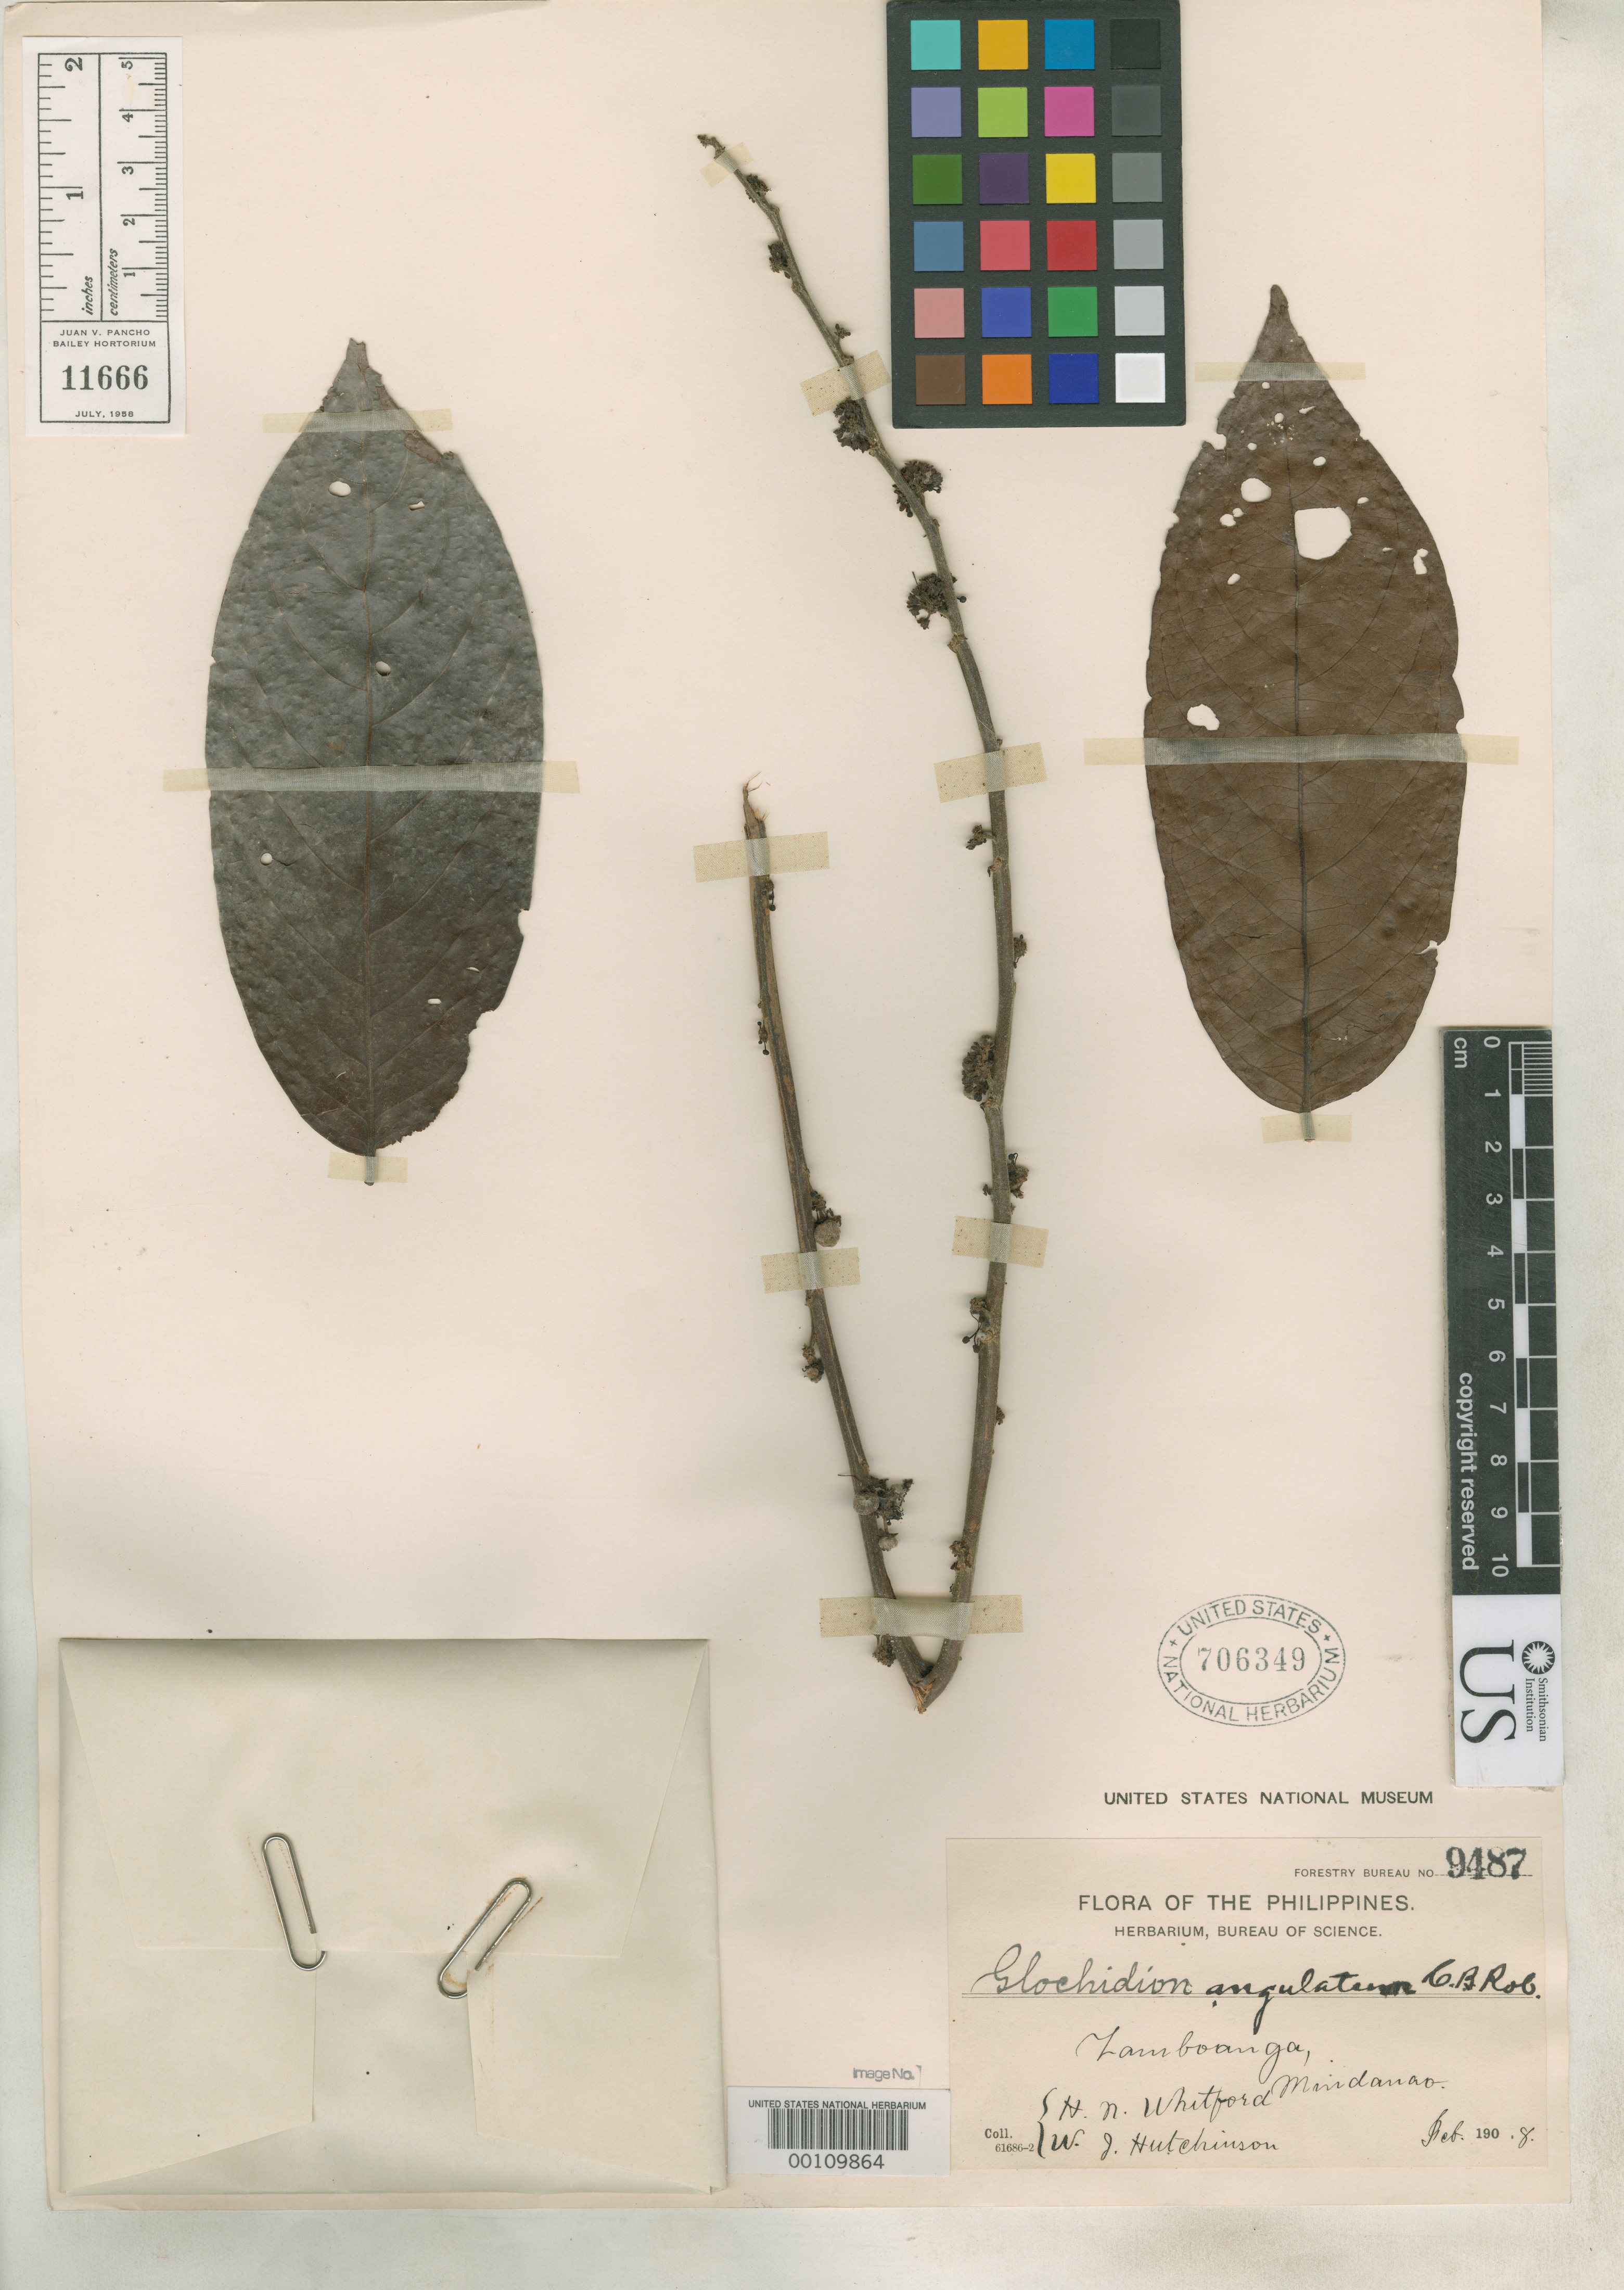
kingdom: Plantae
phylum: Tracheophyta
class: Magnoliopsida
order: Malpighiales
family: Phyllanthaceae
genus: Glochidion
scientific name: Glochidion angulatum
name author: C.B. Rob.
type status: Isotype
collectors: H. N. Whitford & W. I. Hutchinson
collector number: Forestry Bureau 9487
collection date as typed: Feb 1908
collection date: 1908-02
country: Philippines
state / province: Zamboanga Peninsula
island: Mindanao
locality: Port Banga.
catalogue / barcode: US 706349